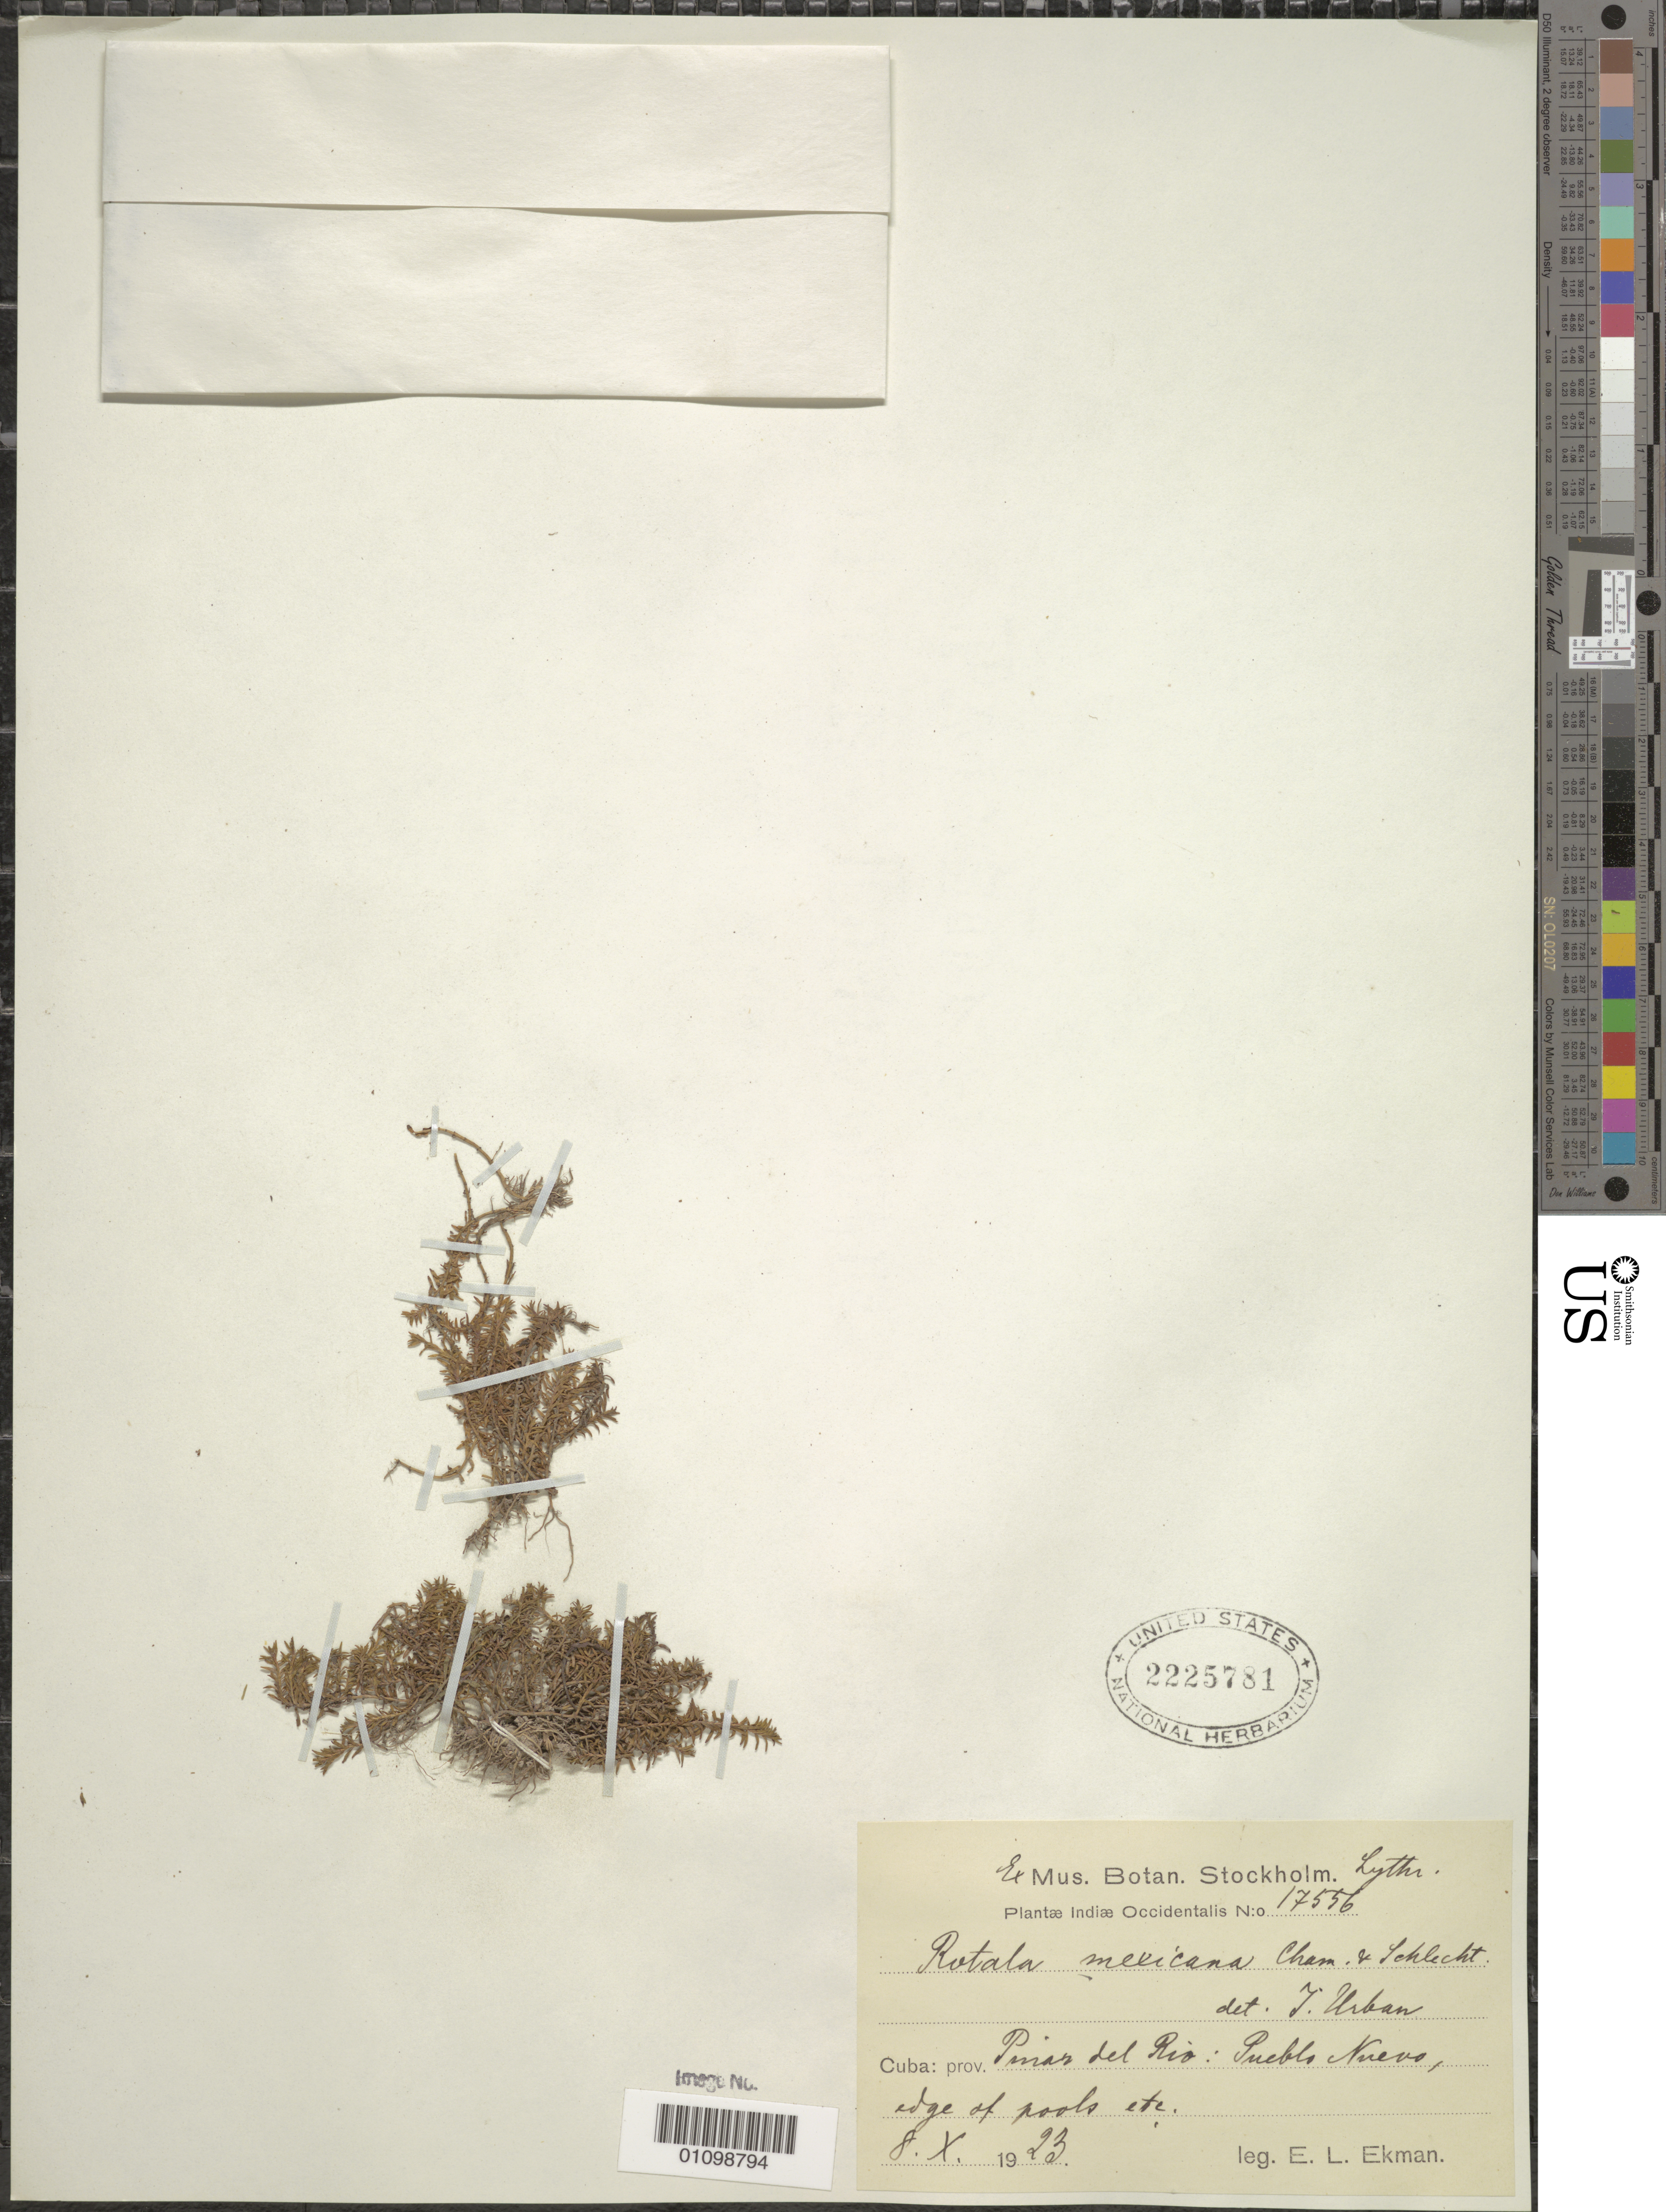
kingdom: Plantae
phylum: Tracheophyta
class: Magnoliopsida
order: Myrtales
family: Lythraceae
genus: Rotala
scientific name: Rotala mexicana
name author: Cham. & Schltdl.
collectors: E. L. Ekman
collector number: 17556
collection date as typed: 08 Oct 1923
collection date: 1923-10-08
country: Cuba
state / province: Pinar del Rio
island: Cuba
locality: Pueblo Nuevo, edge of roots, etc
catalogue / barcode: US 2225781